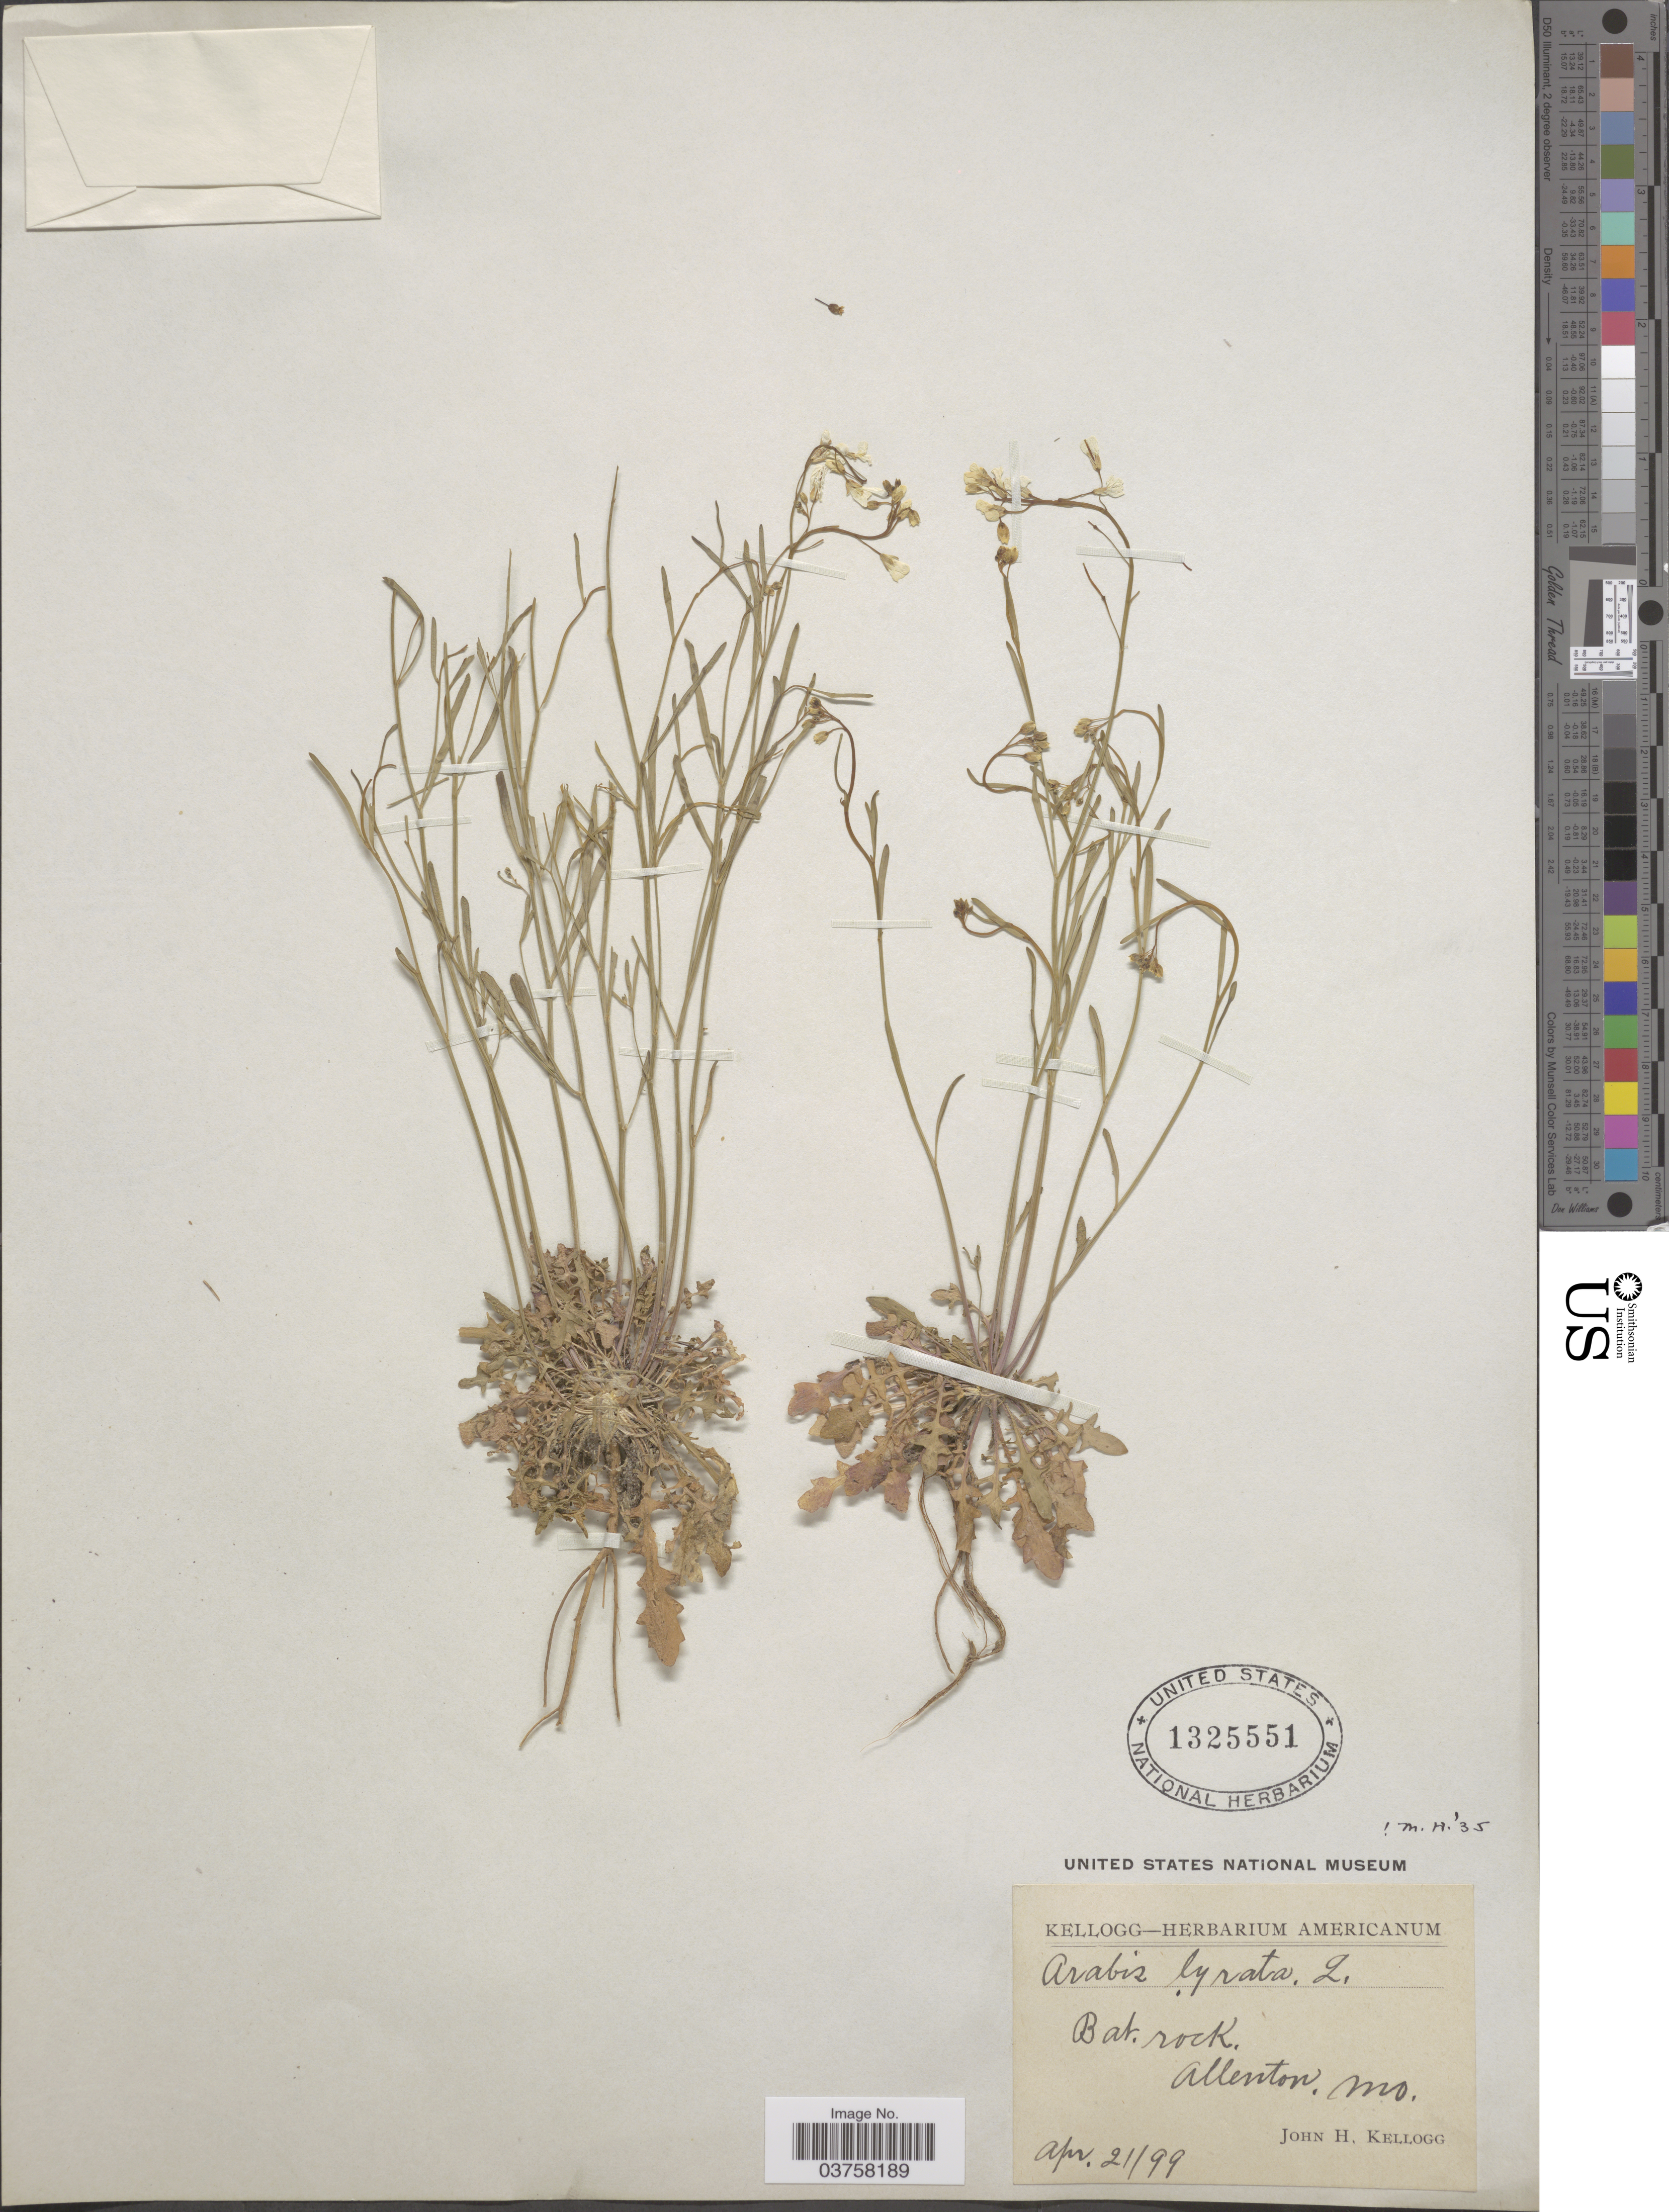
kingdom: Plantae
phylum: Tracheophyta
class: Magnoliopsida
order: Brassicales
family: Brassicaceae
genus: Arabis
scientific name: Arabis lyrata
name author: L.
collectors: J. H. Kellogg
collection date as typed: Transcribed d/m/y: 21/4/99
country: United States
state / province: Missouri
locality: Bat. rock. Allenton.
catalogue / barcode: US 1325551